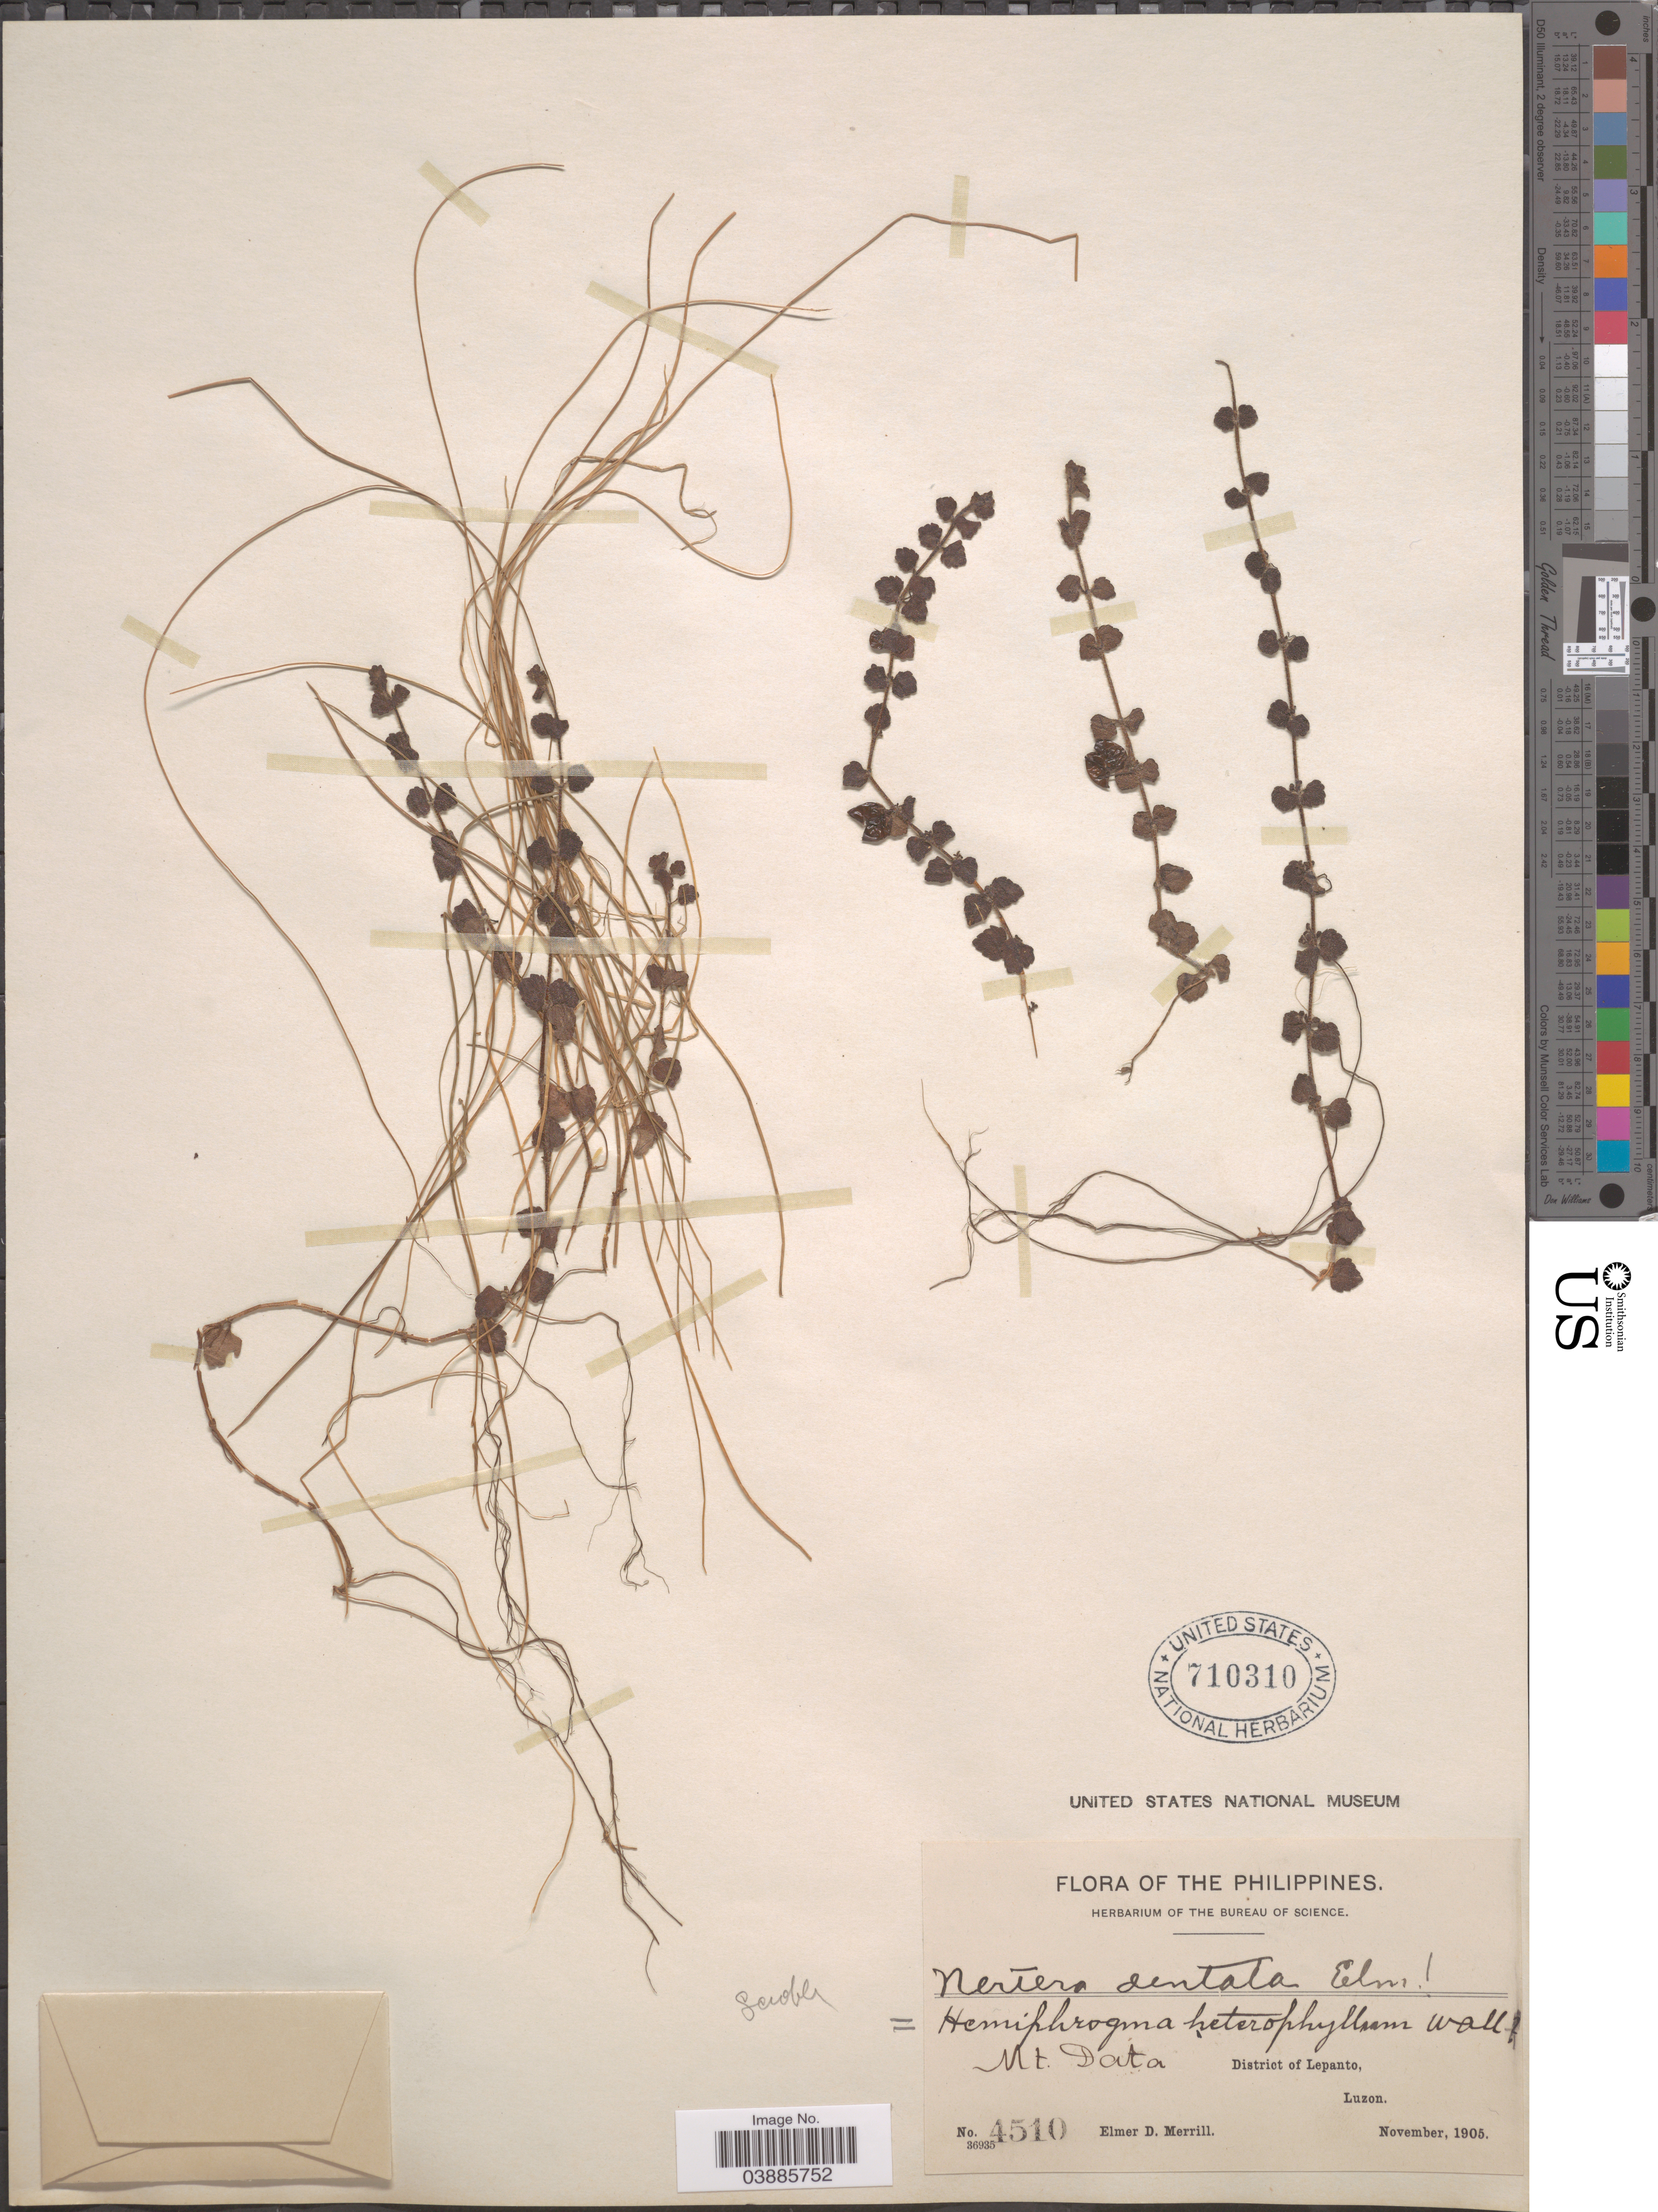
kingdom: Plantae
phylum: Tracheophyta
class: Magnoliopsida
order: Lamiales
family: Plantaginaceae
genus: Hemiphragma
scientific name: Hemiphragma heterophyllum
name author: Wall.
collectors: E. D. Merrill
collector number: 4510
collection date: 1905-11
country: Philippines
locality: Mt. Data. District of Lepanto, Luzon.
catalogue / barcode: US 710310